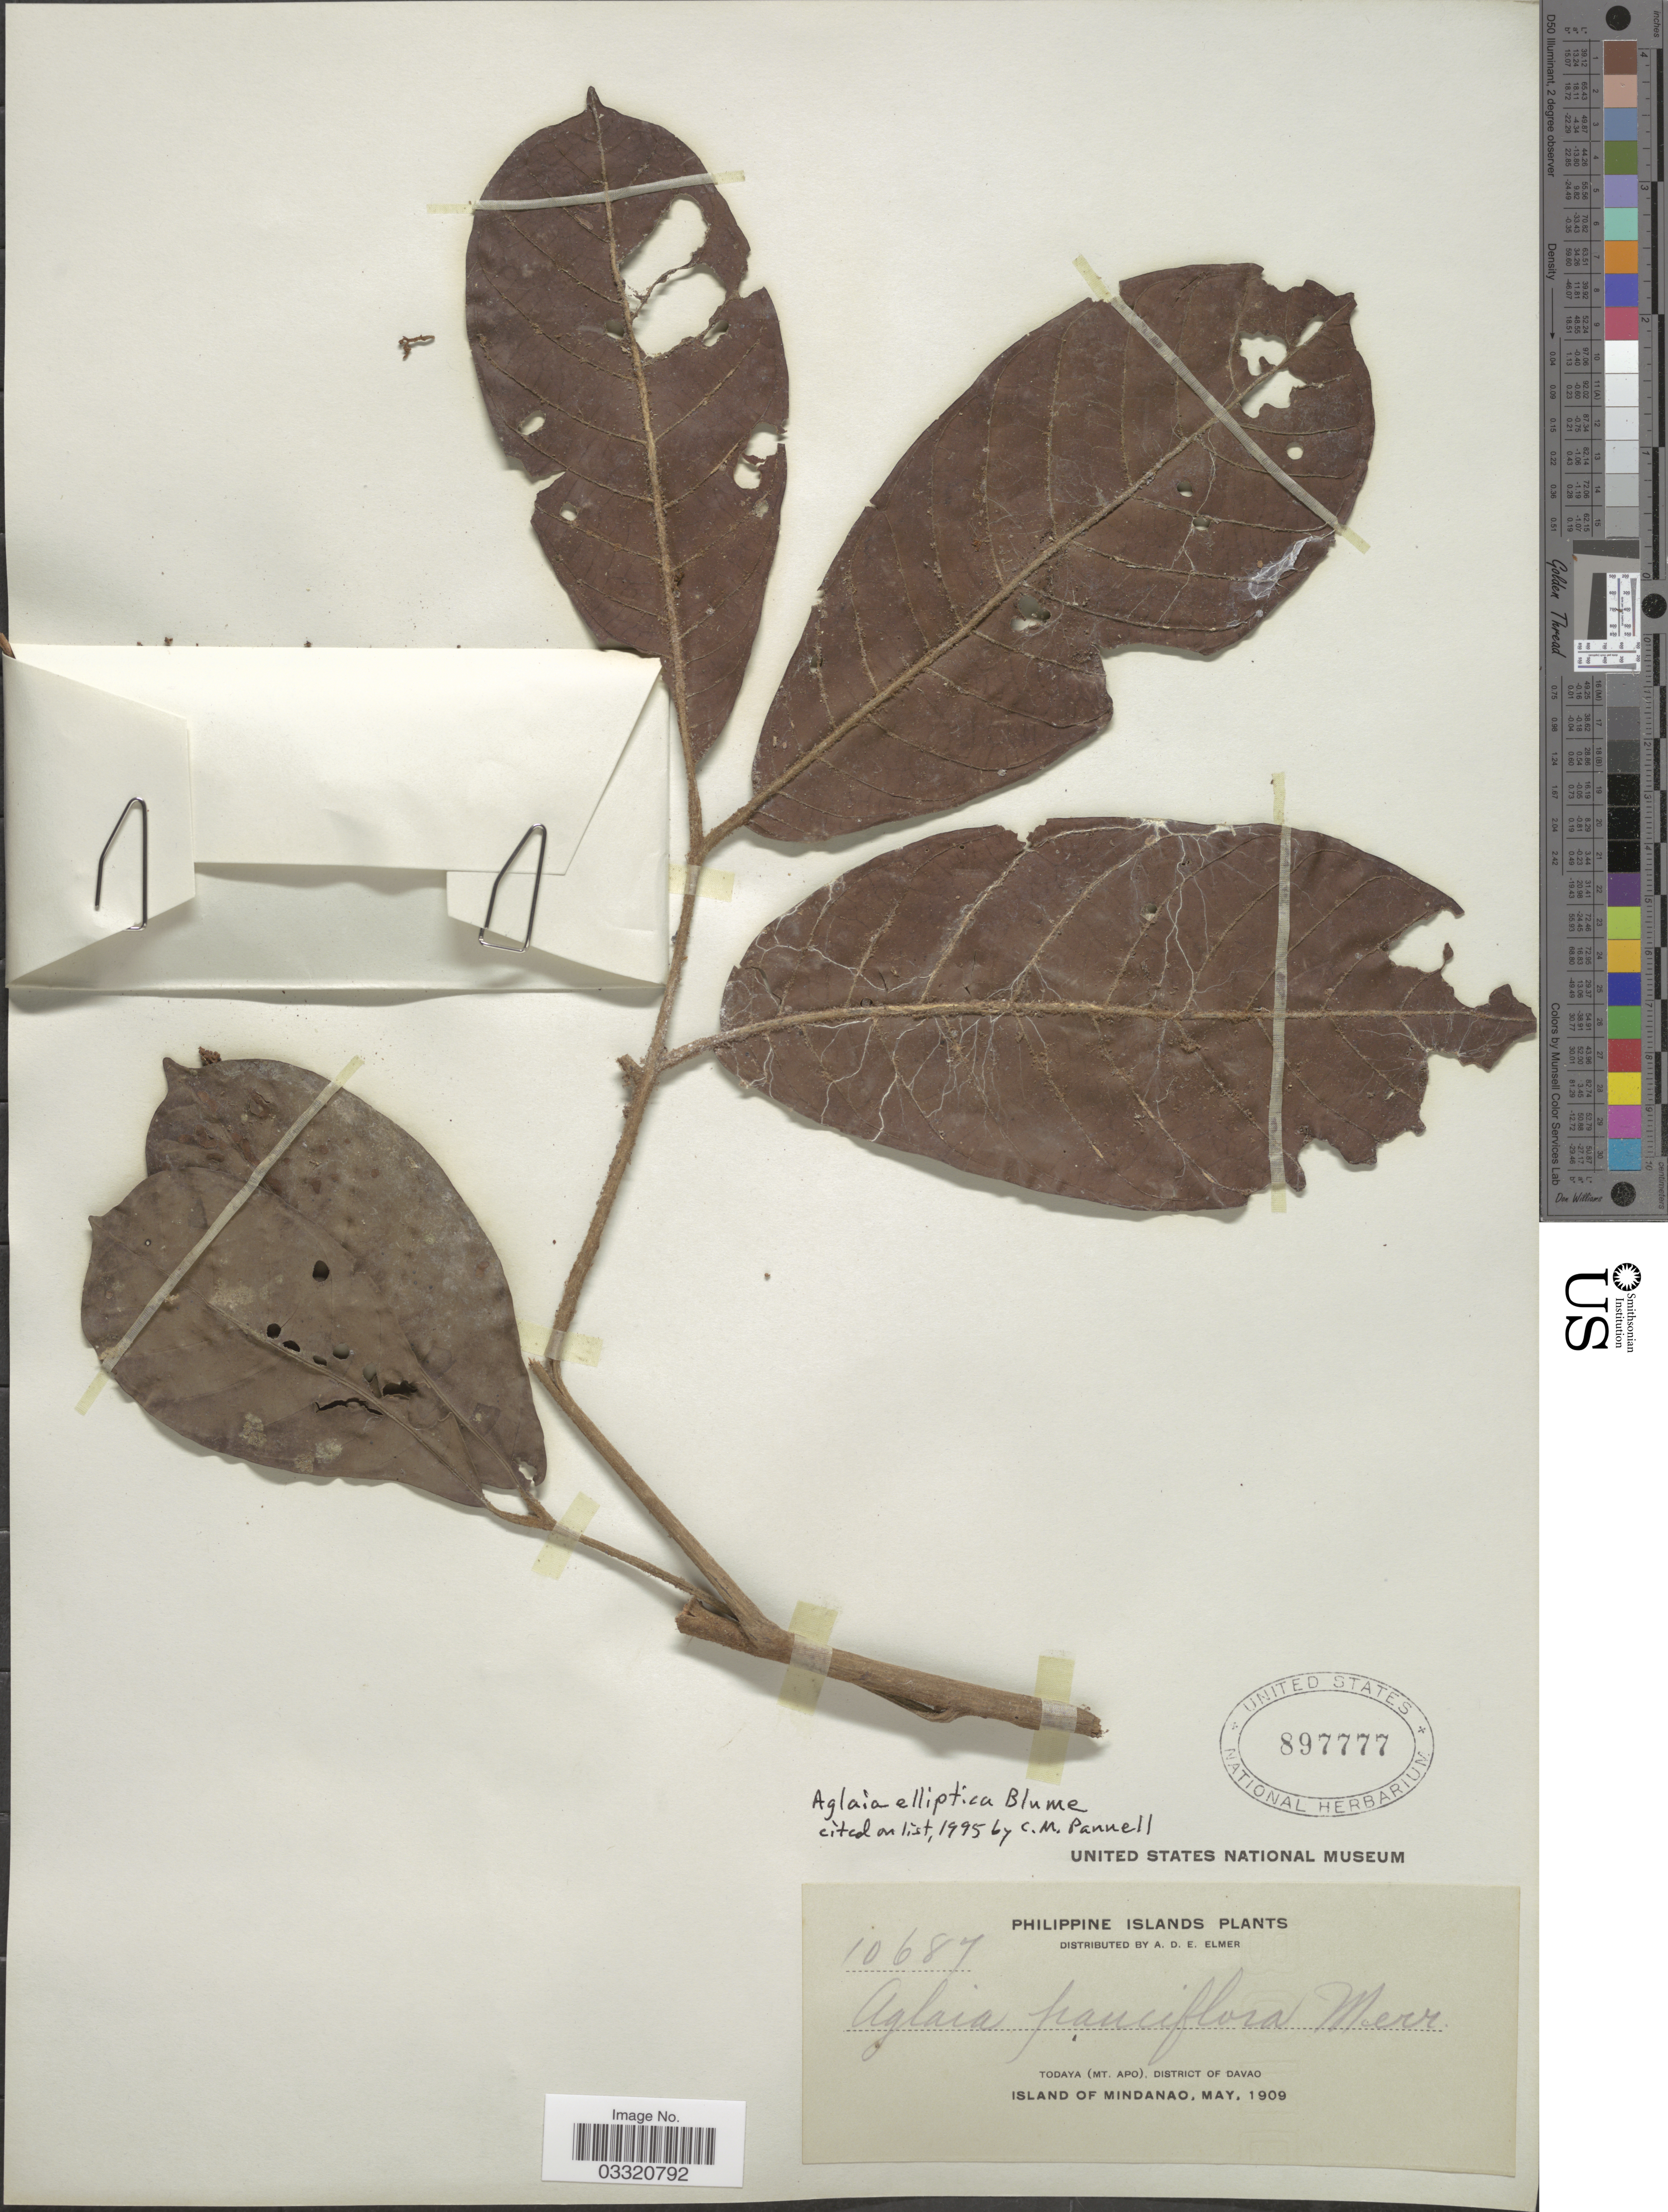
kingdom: Plantae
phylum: Tracheophyta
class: Magnoliopsida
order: Sapindales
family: Meliaceae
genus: Aglaia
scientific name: Aglaia elliptica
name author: Blume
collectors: A. D. E. Elmer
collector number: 10687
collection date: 1909-05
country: Philippines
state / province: Davao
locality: Todaya (Mt. Apo), District of Davao, Island of Mindanao.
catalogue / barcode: US 897777